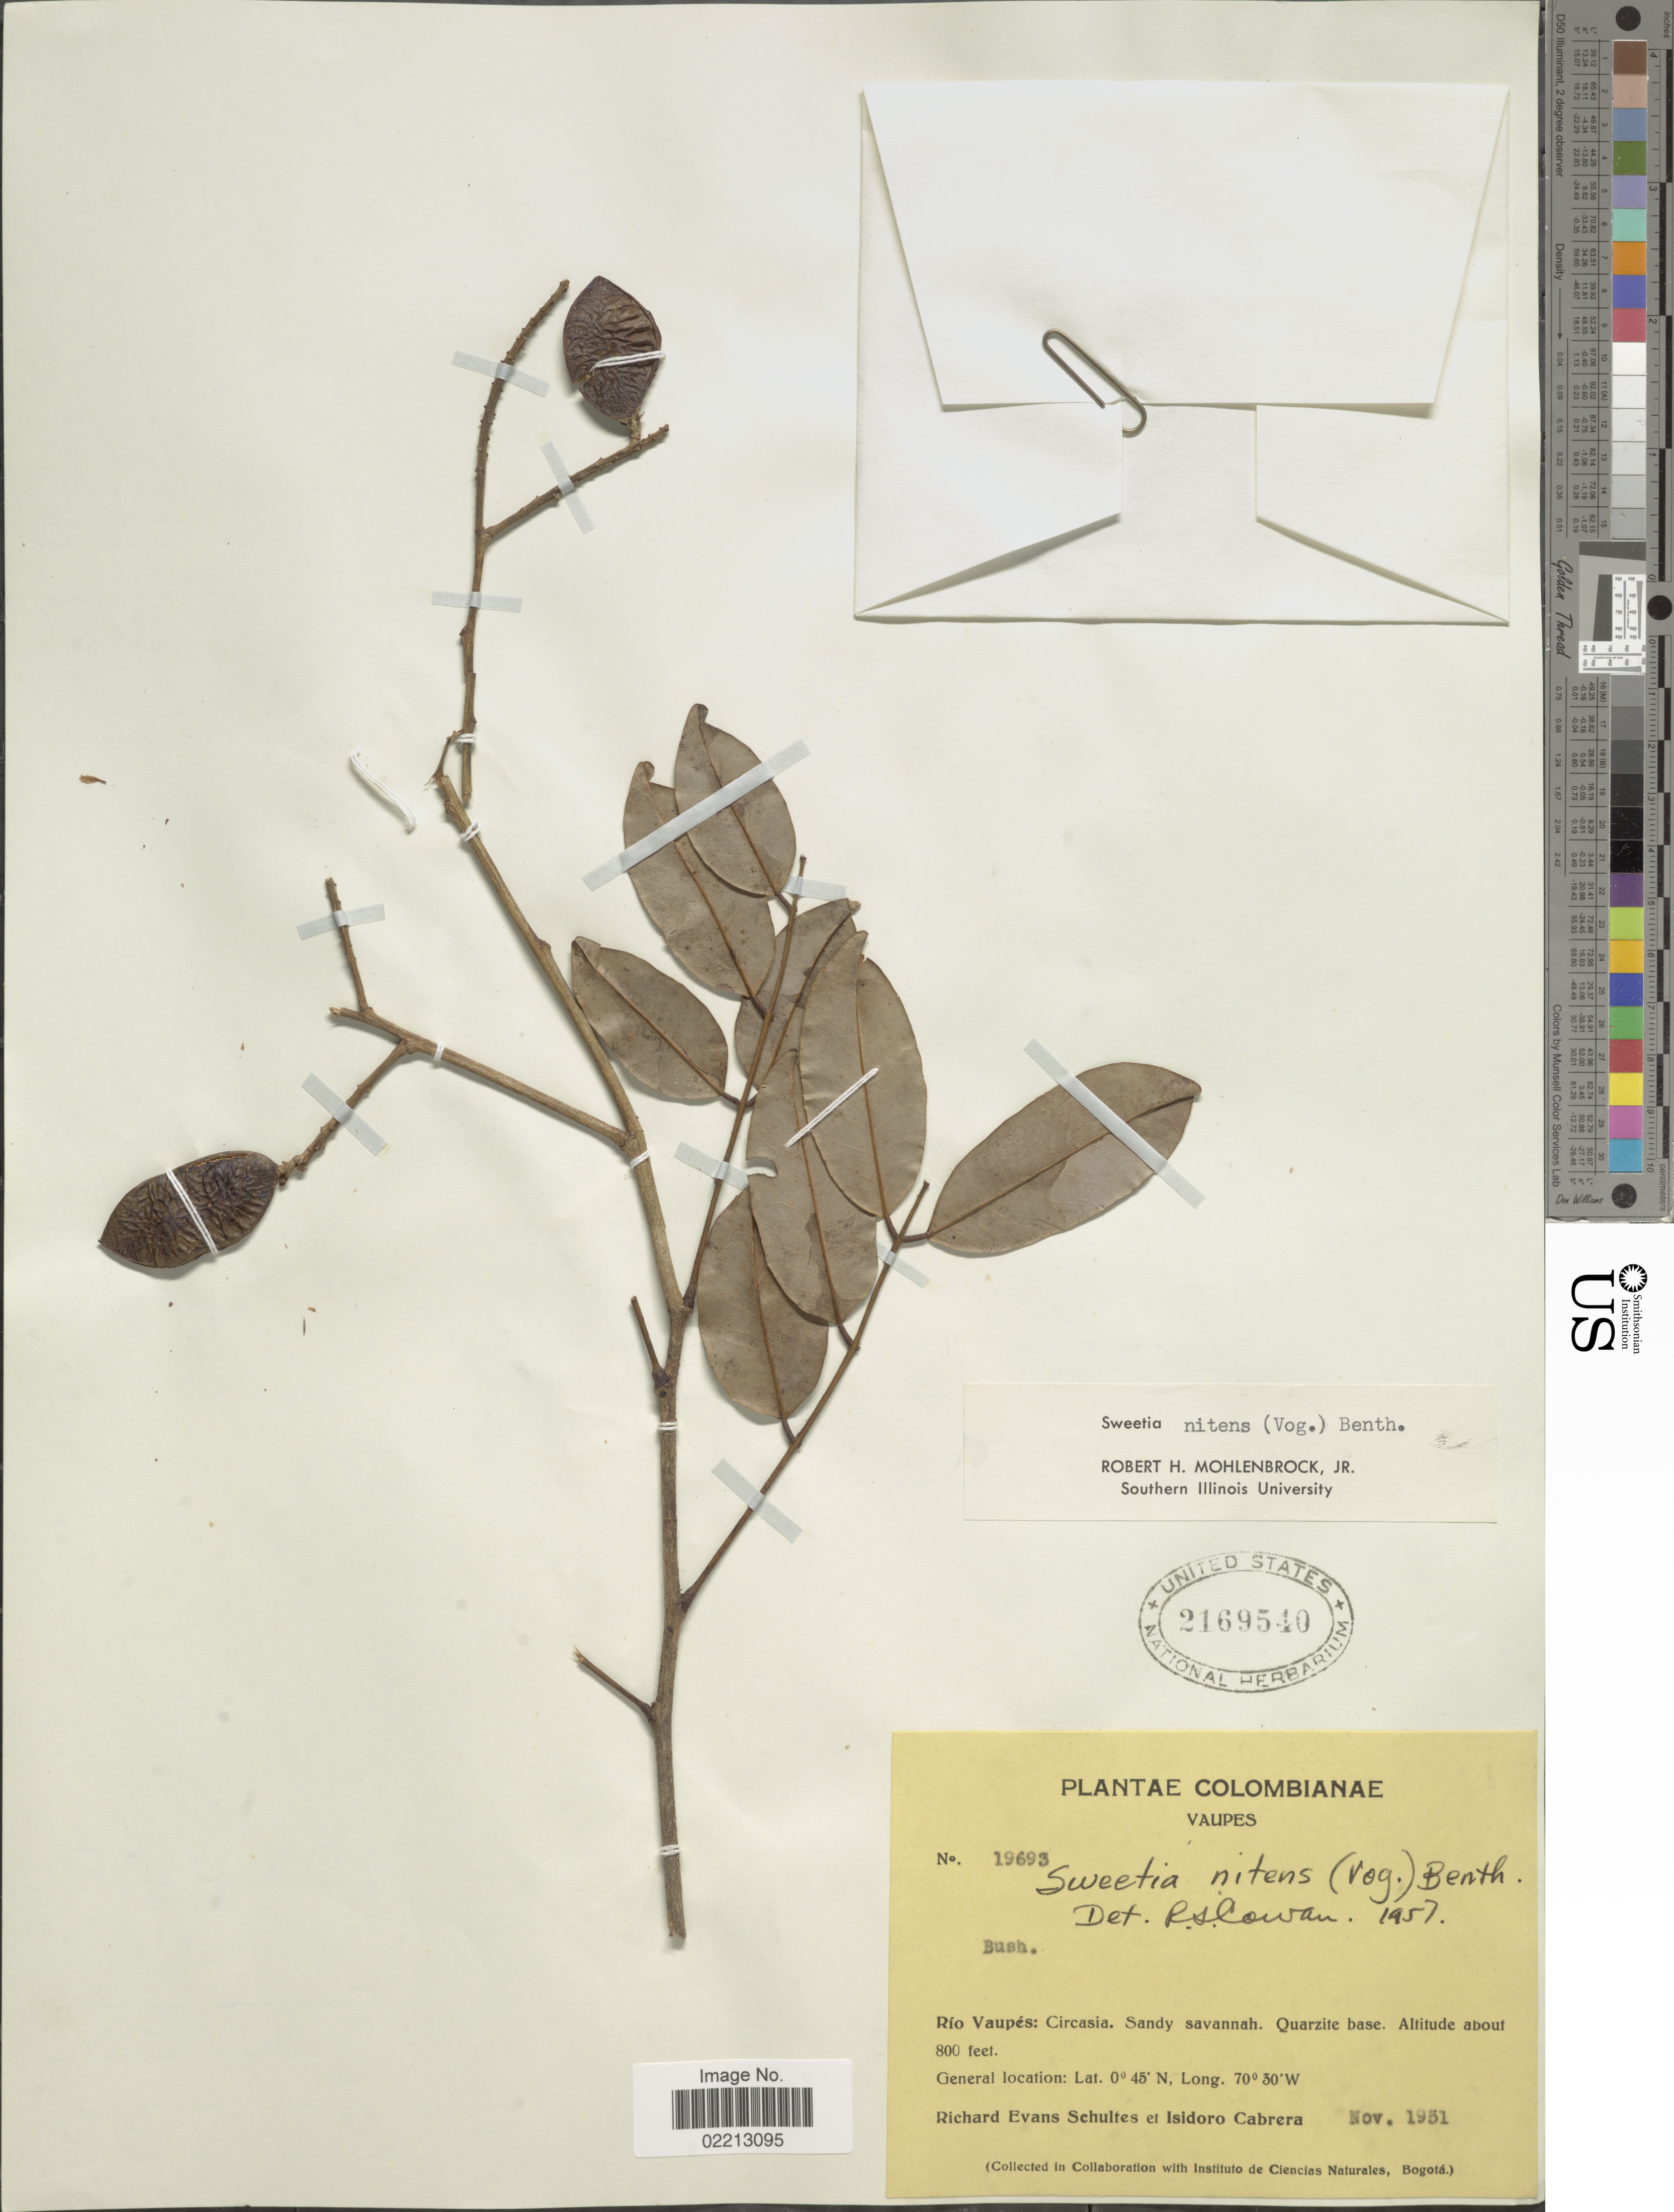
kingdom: Plantae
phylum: Tracheophyta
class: Magnoliopsida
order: Fabales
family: Fabaceae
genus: Acosmium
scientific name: Acosmium nitens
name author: (Vogel) Yakovlev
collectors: R. E. Schultes & I. Cabrera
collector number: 19693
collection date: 1951-11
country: Colombia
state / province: Vaupés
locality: Rio Vaupes: Circasia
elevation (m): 244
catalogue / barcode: US 2169540